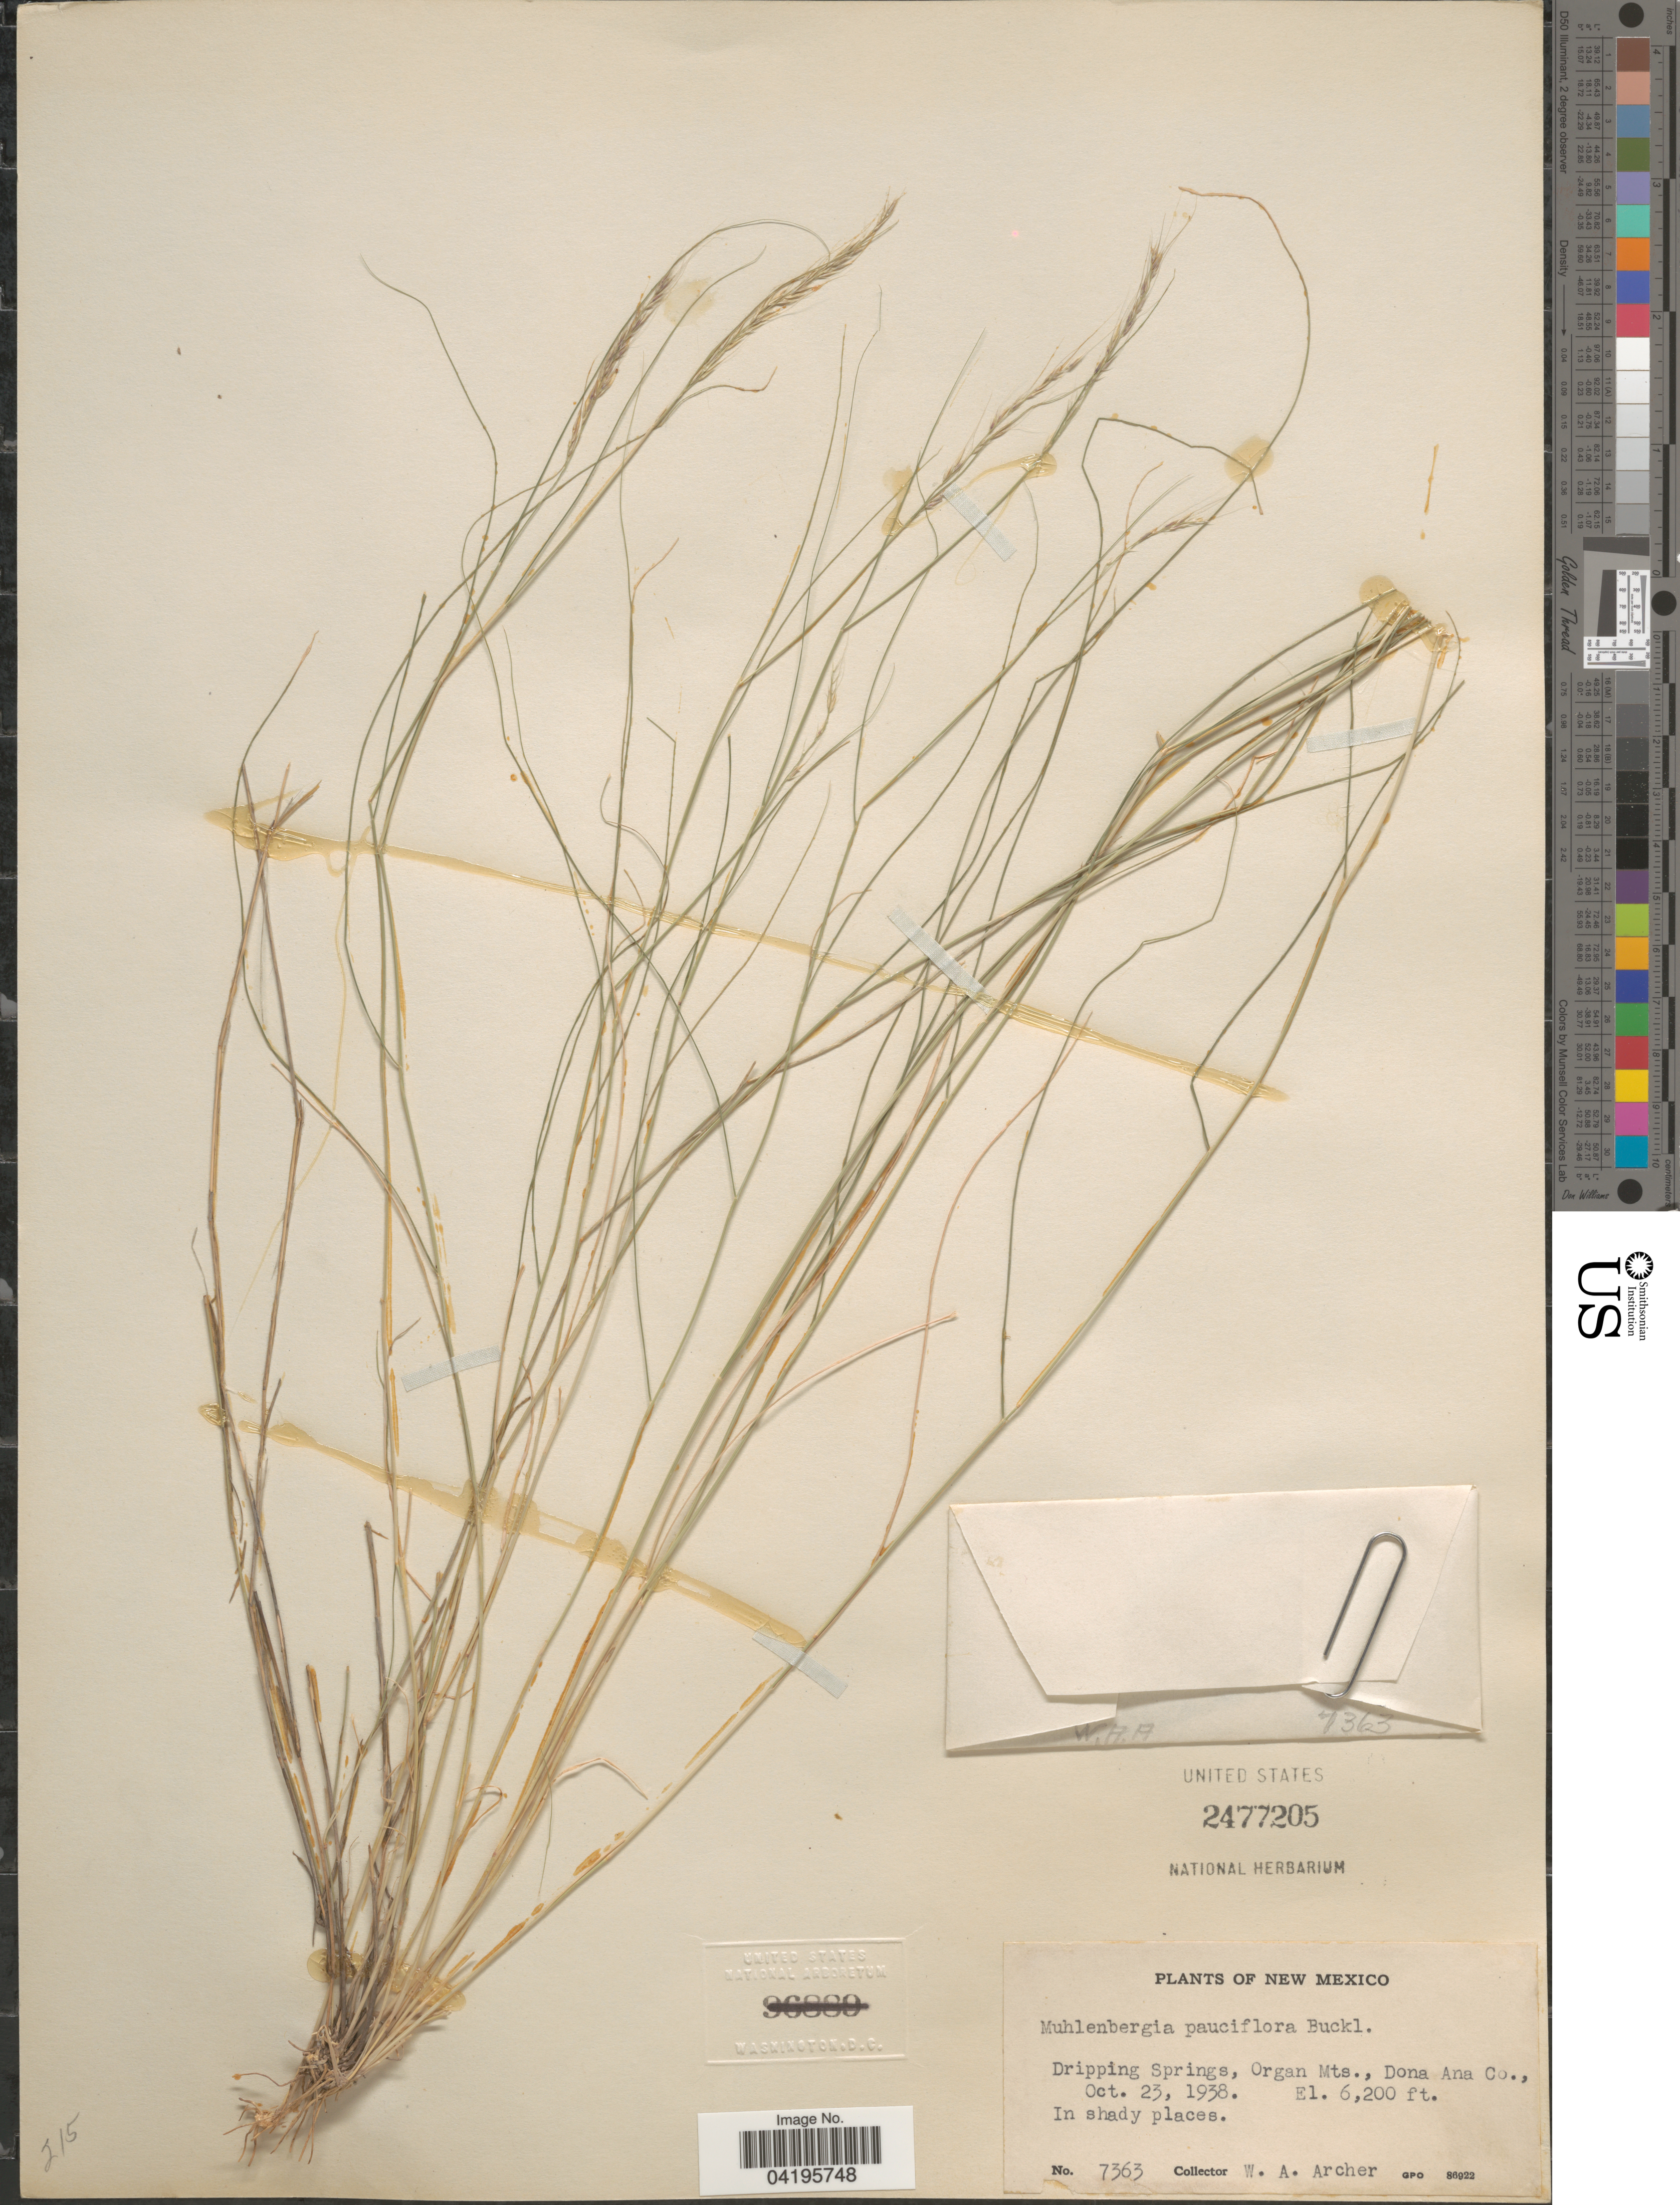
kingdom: Plantae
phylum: Tracheophyta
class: Liliopsida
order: Poales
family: Poaceae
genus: Muhlenbergia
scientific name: Muhlenbergia pauciflora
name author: Buckley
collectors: W. Archer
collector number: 7363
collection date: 1938-10-23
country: United States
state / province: New Mexico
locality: Dripping Springs, Organ Mts., Dona Ana Co.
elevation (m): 1890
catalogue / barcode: US 2477205